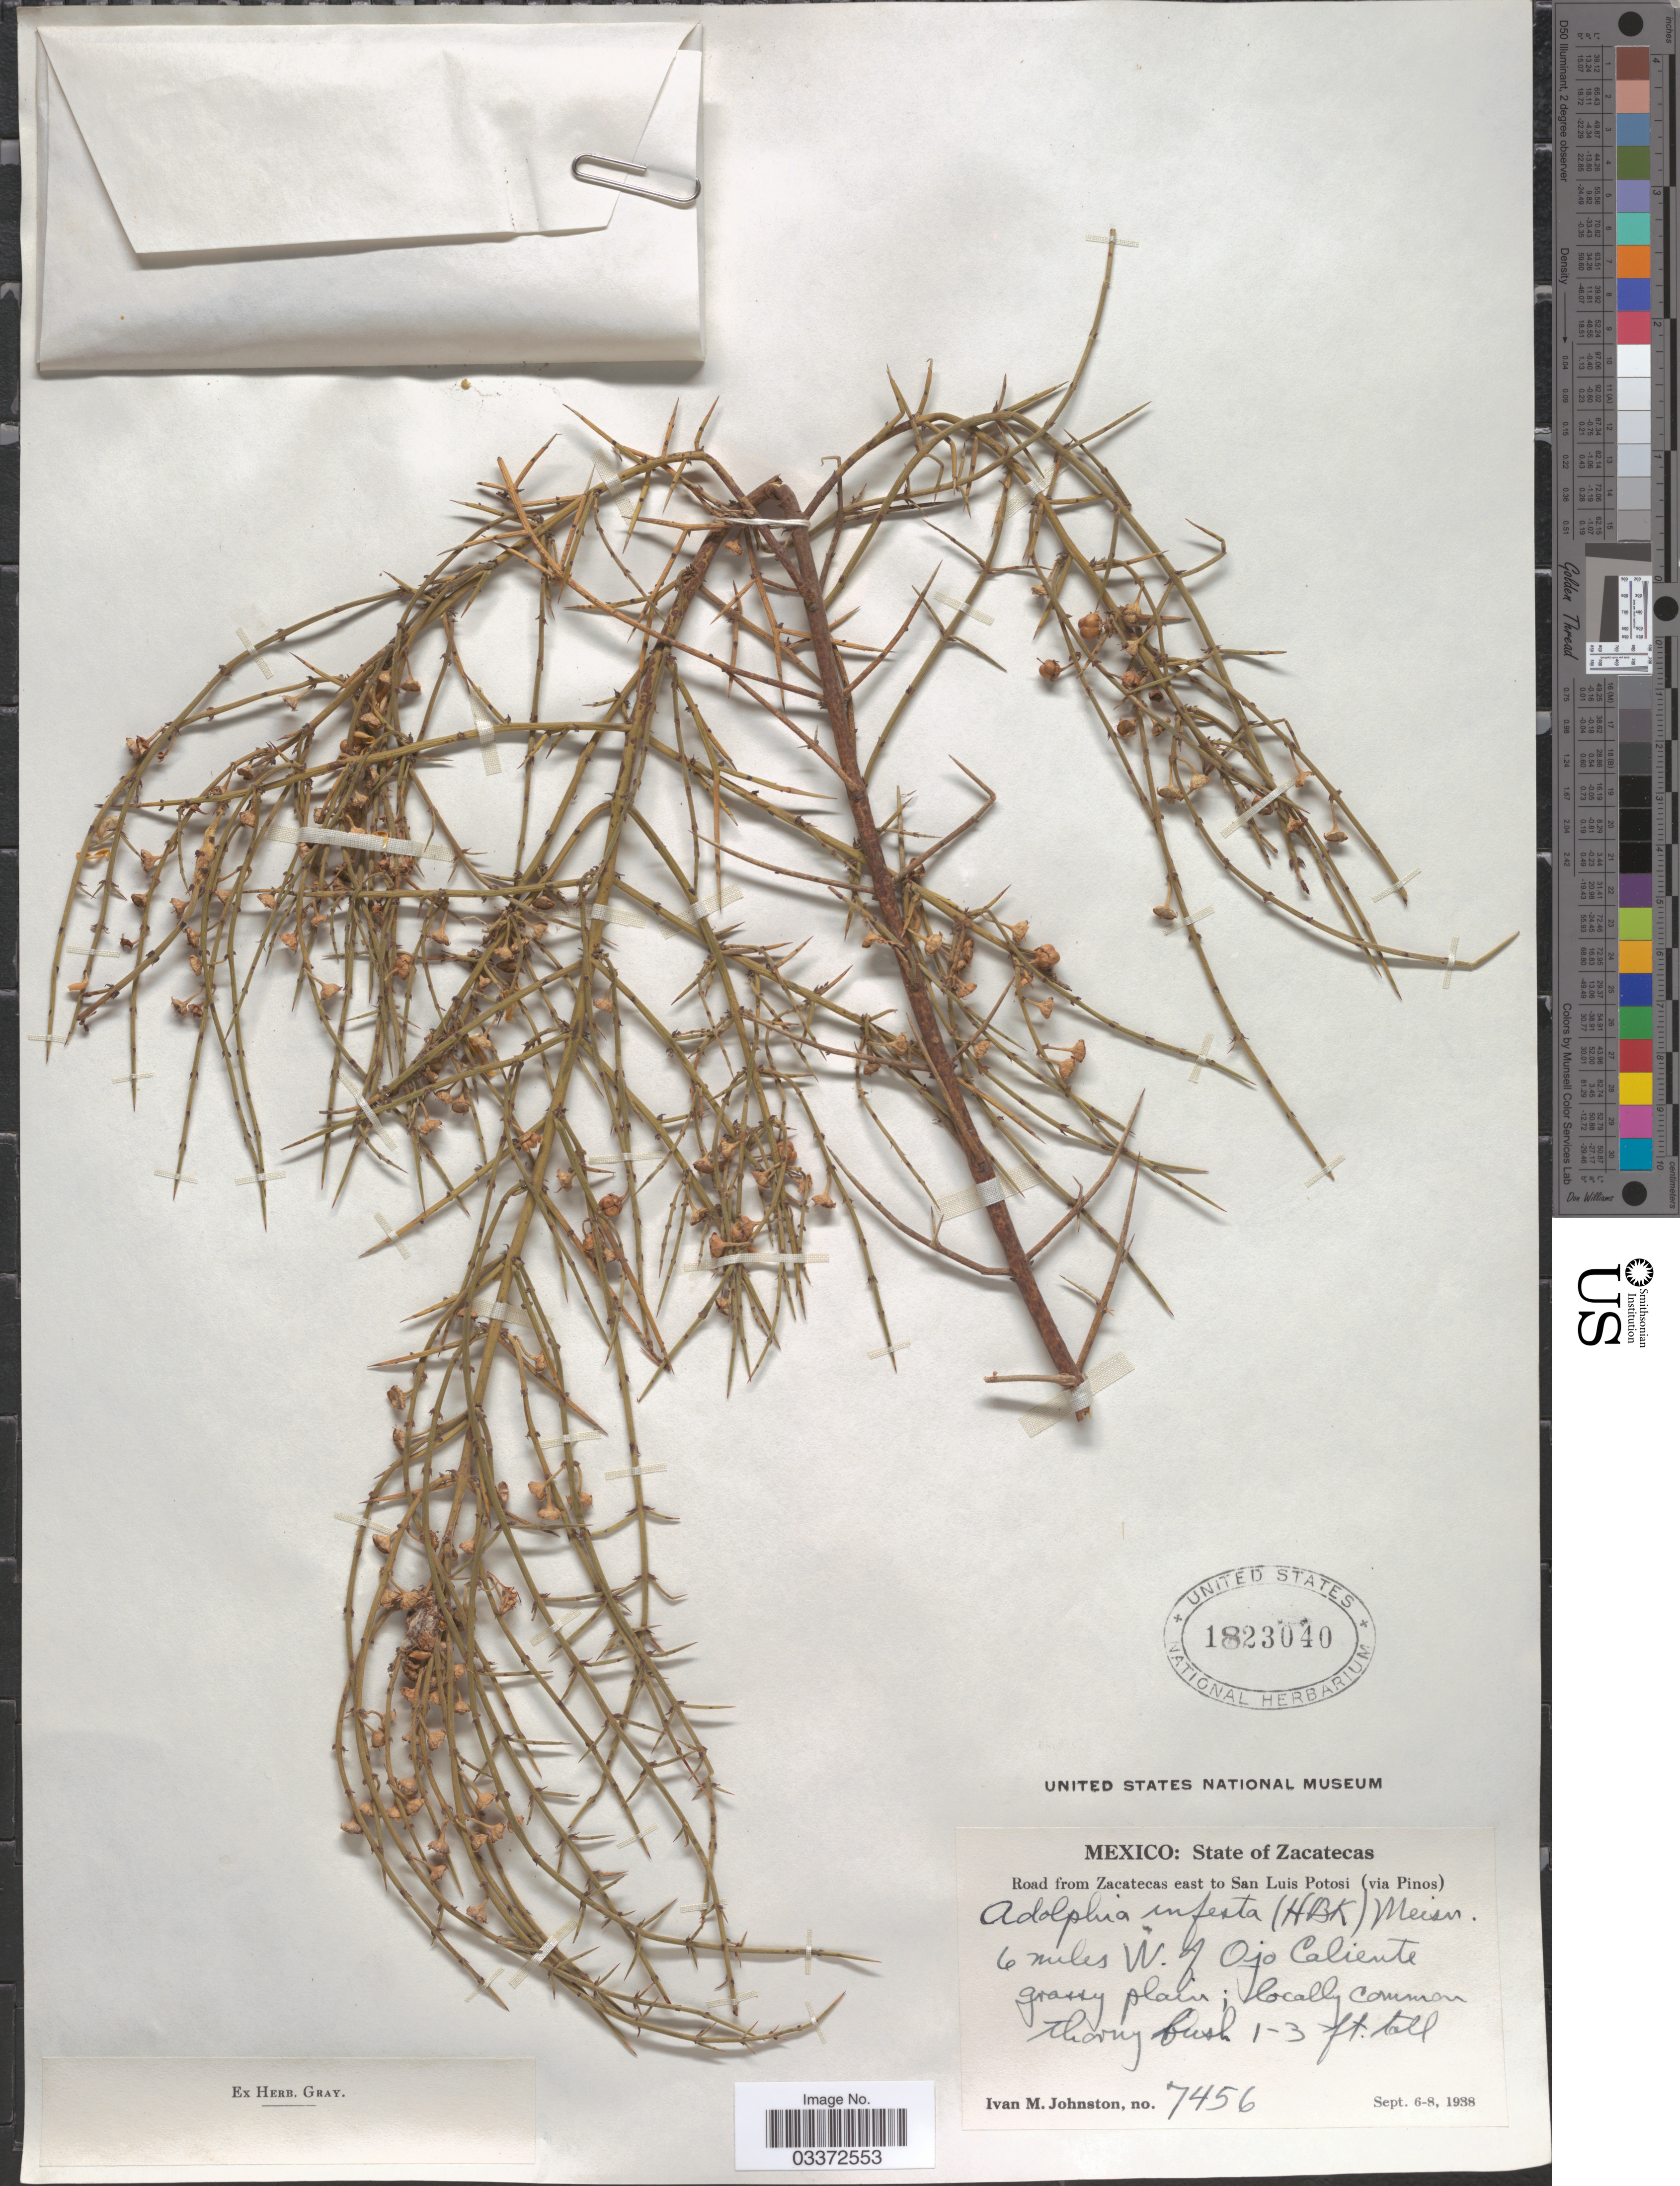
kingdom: Plantae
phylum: Tracheophyta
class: Magnoliopsida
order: Rosales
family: Rhamnaceae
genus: Adolphia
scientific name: Adolphia infesta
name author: (Kunth) Meisn.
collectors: I.M. Johnston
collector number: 7456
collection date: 1938-09-06/1938-09-08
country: Mexico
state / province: Zacatecas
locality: Road from Zacatecas east to San Luis Potosi (via Pinos). 6 miles W. of Ojo Caliente.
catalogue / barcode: US 1823040